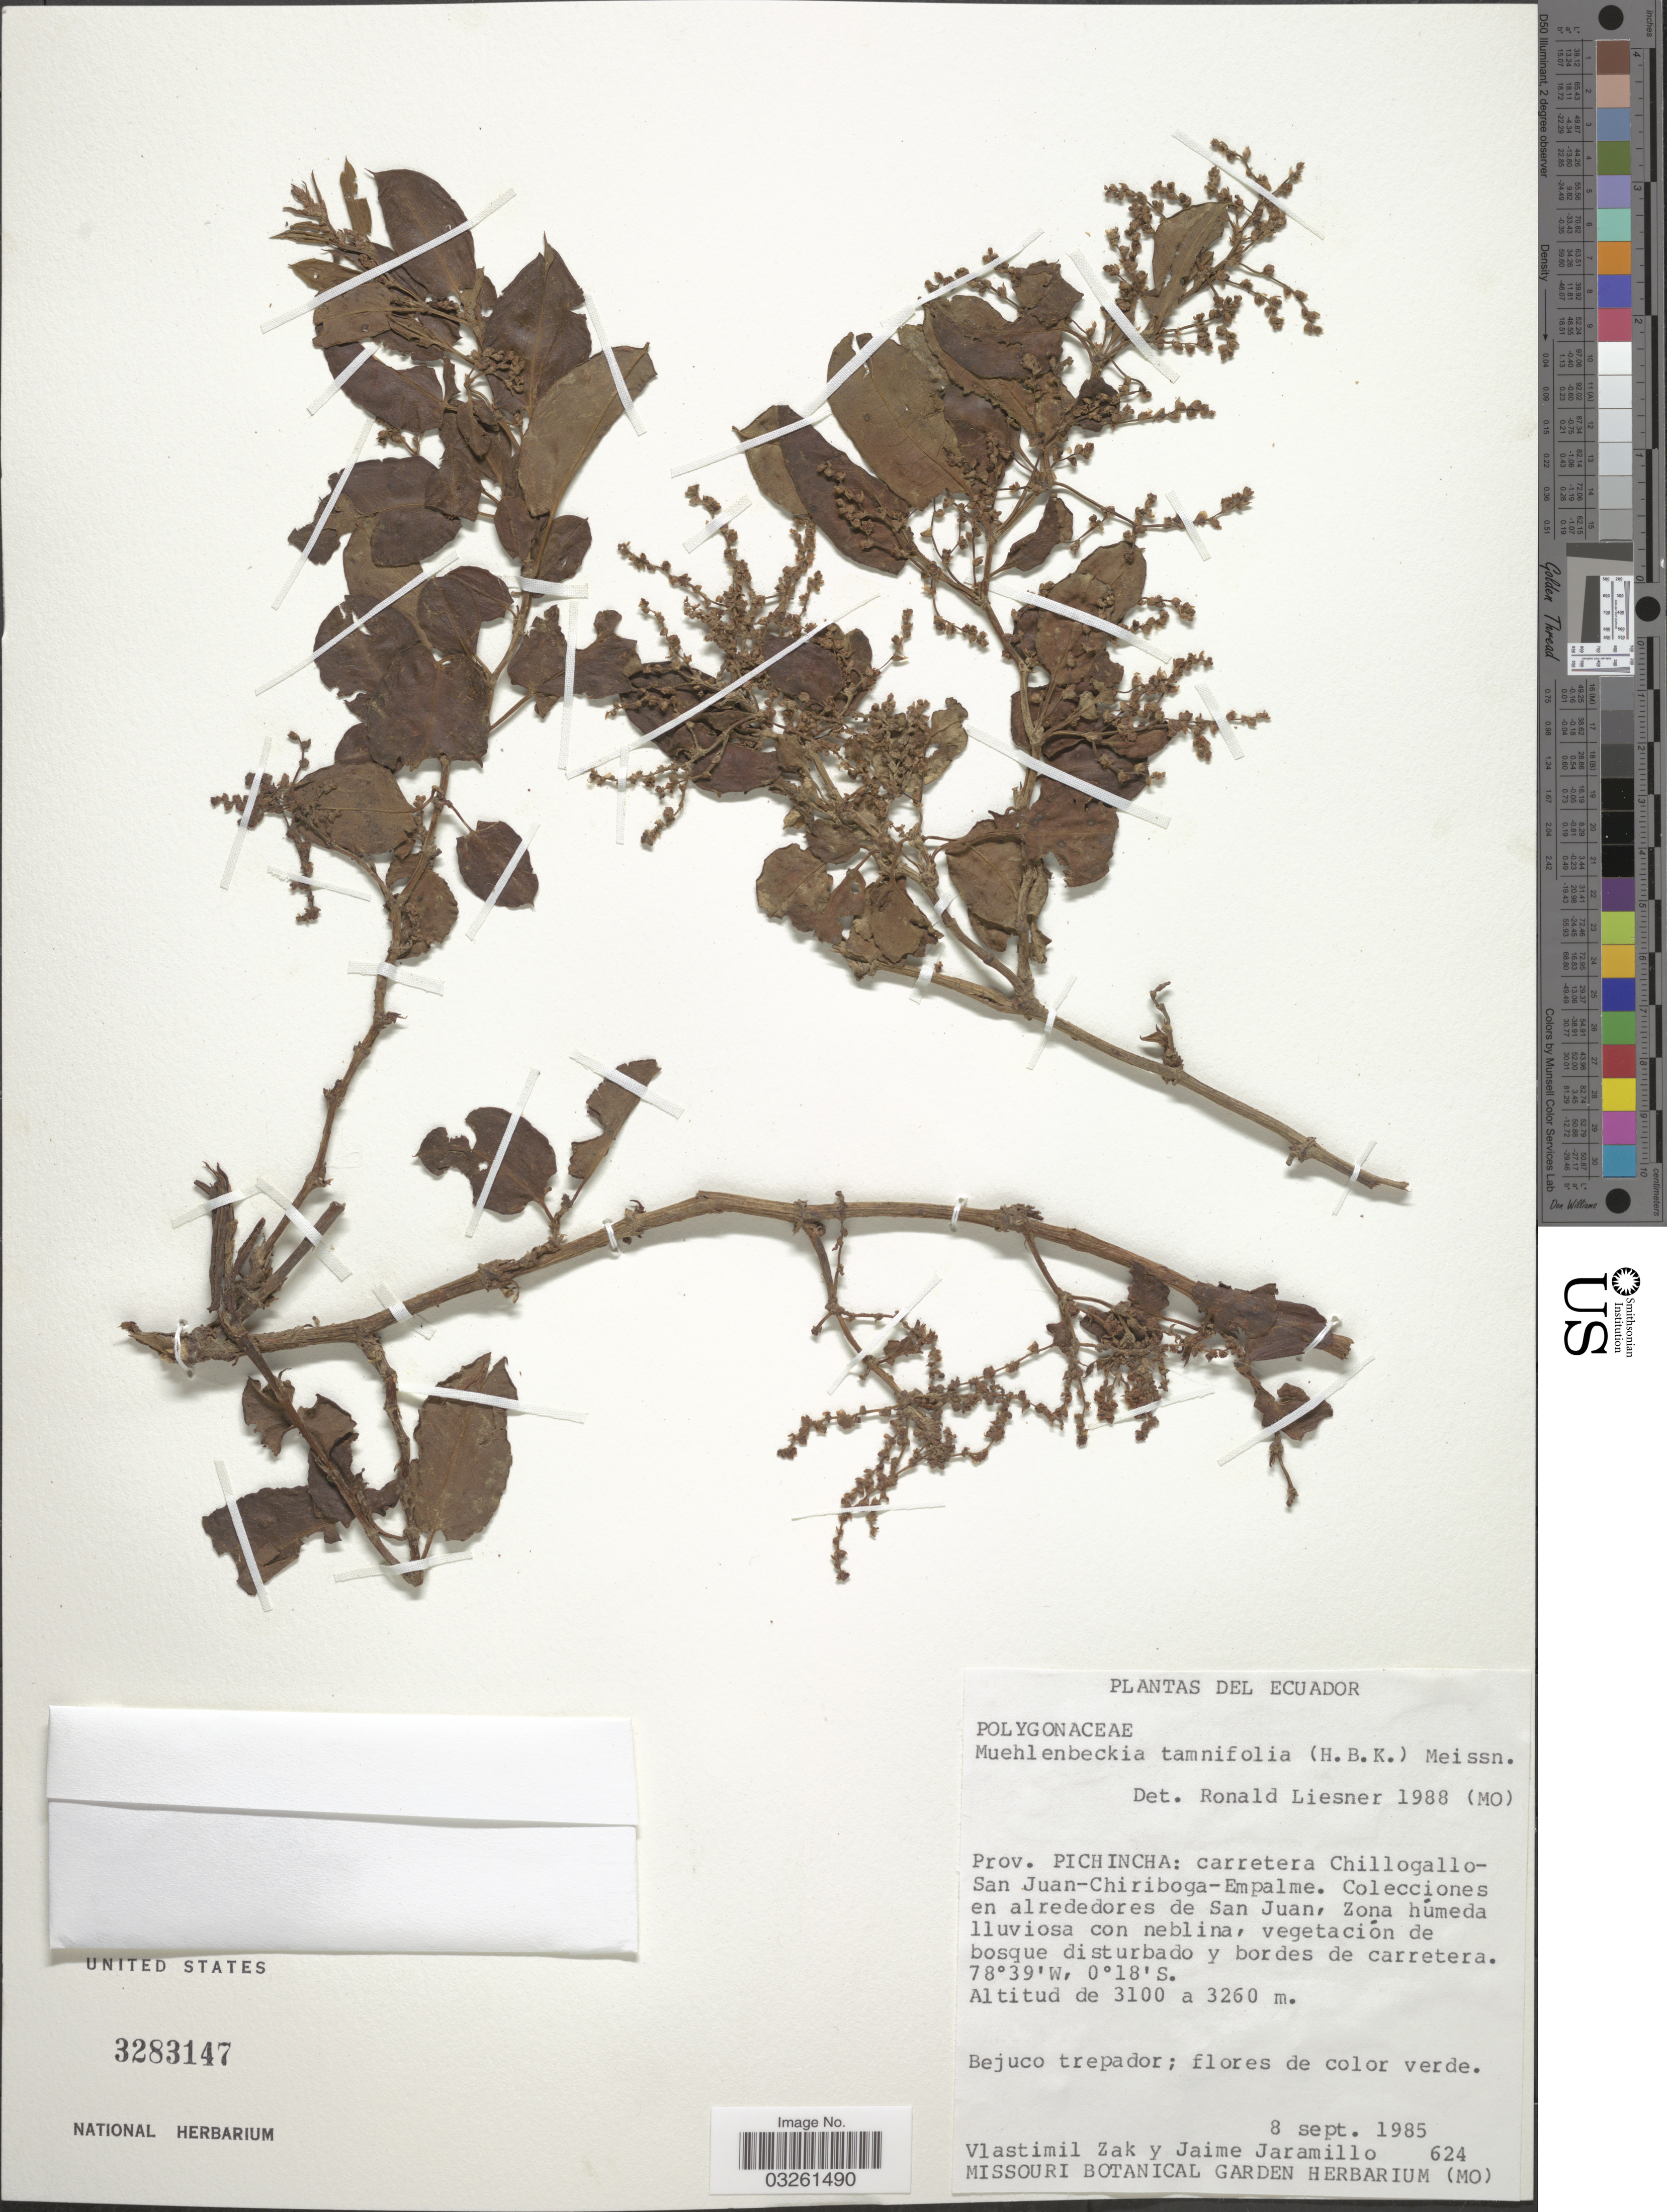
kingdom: Plantae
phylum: Tracheophyta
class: Magnoliopsida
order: Caryophyllales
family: Polygonaceae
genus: Muehlenbeckia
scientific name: Muehlenbeckia tamnifolia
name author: (Kunth) Meisn.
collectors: V. Zak & J. Jaramillo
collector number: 624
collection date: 1985-09-08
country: Ecuador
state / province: Pichincha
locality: Carretera Chillogallo-San Juan-Chiriboga-Empalme. Colecciones al alrededores de San Juan, Zona húmeda lluviosa con neblina.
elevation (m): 3100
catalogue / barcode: US 3283147